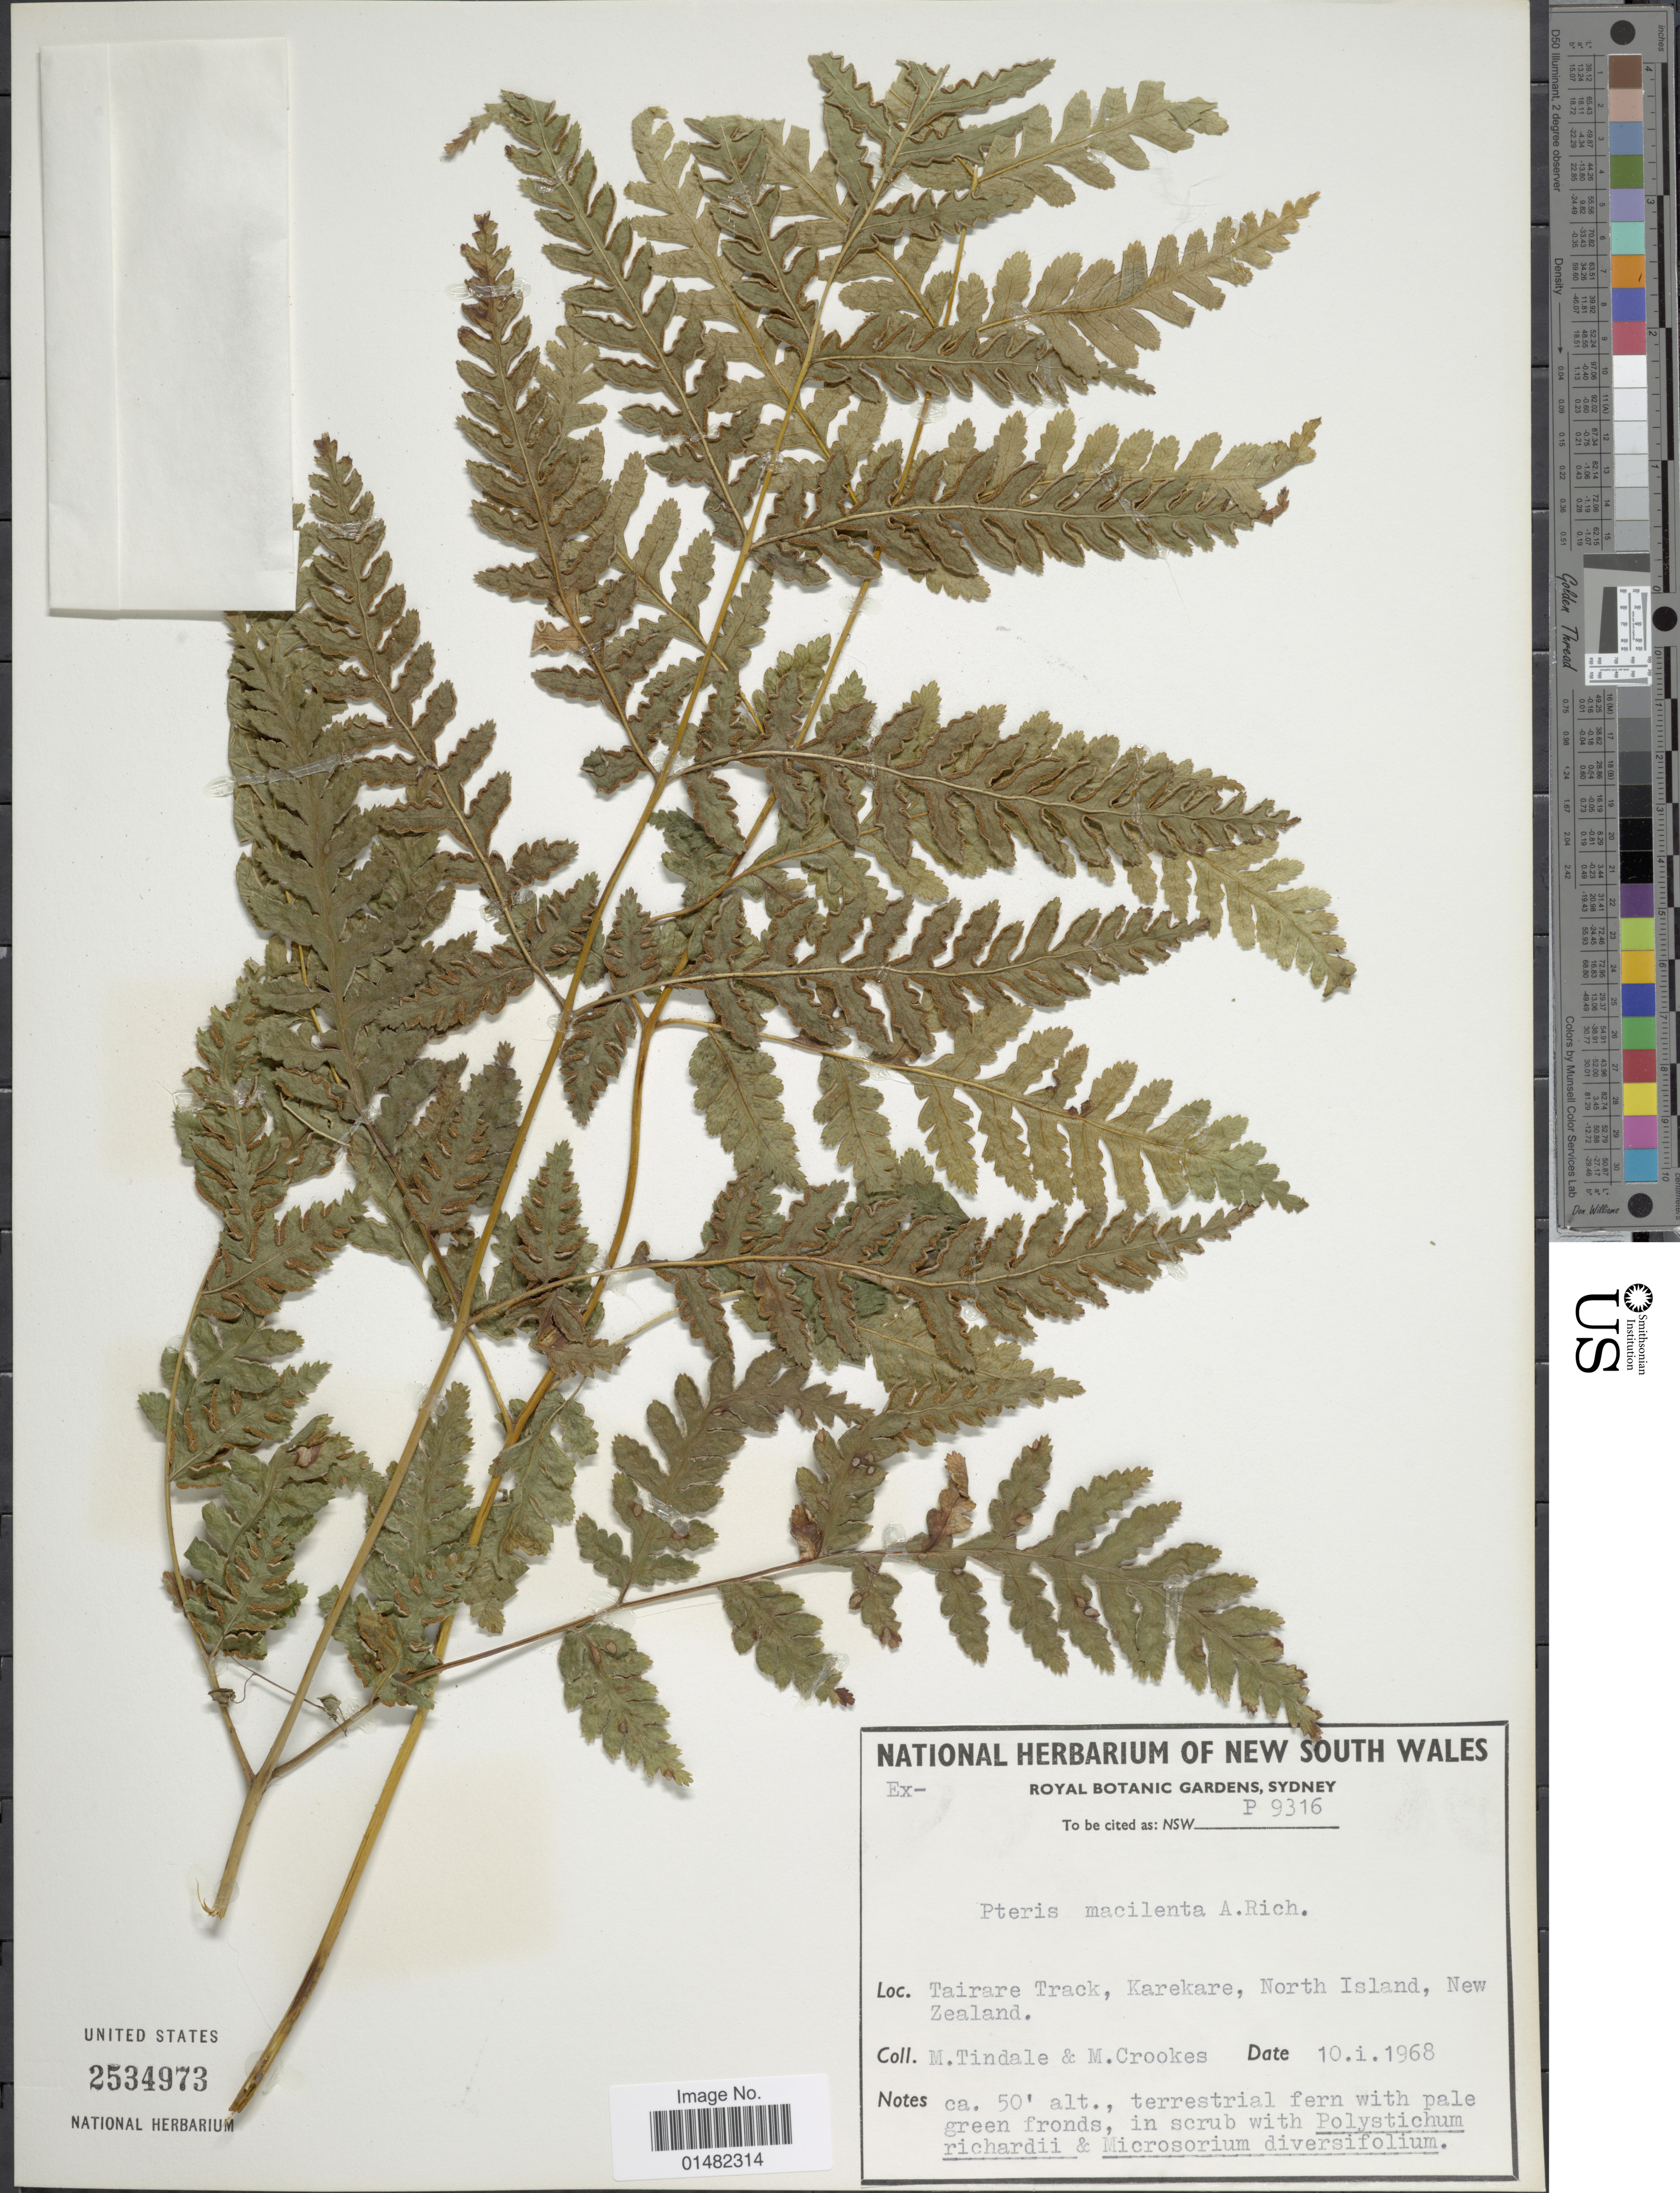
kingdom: Plantae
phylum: Tracheophyta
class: Polypodiopsida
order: Polypodiales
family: Pteridaceae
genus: Pteris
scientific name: Pteris macilenta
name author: A. Rich.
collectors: M. D. Tindale & M. Crookes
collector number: P9316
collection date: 1968-01-10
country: New Zealand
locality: Tairare Track, Karekare, North Island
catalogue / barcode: US 2534973